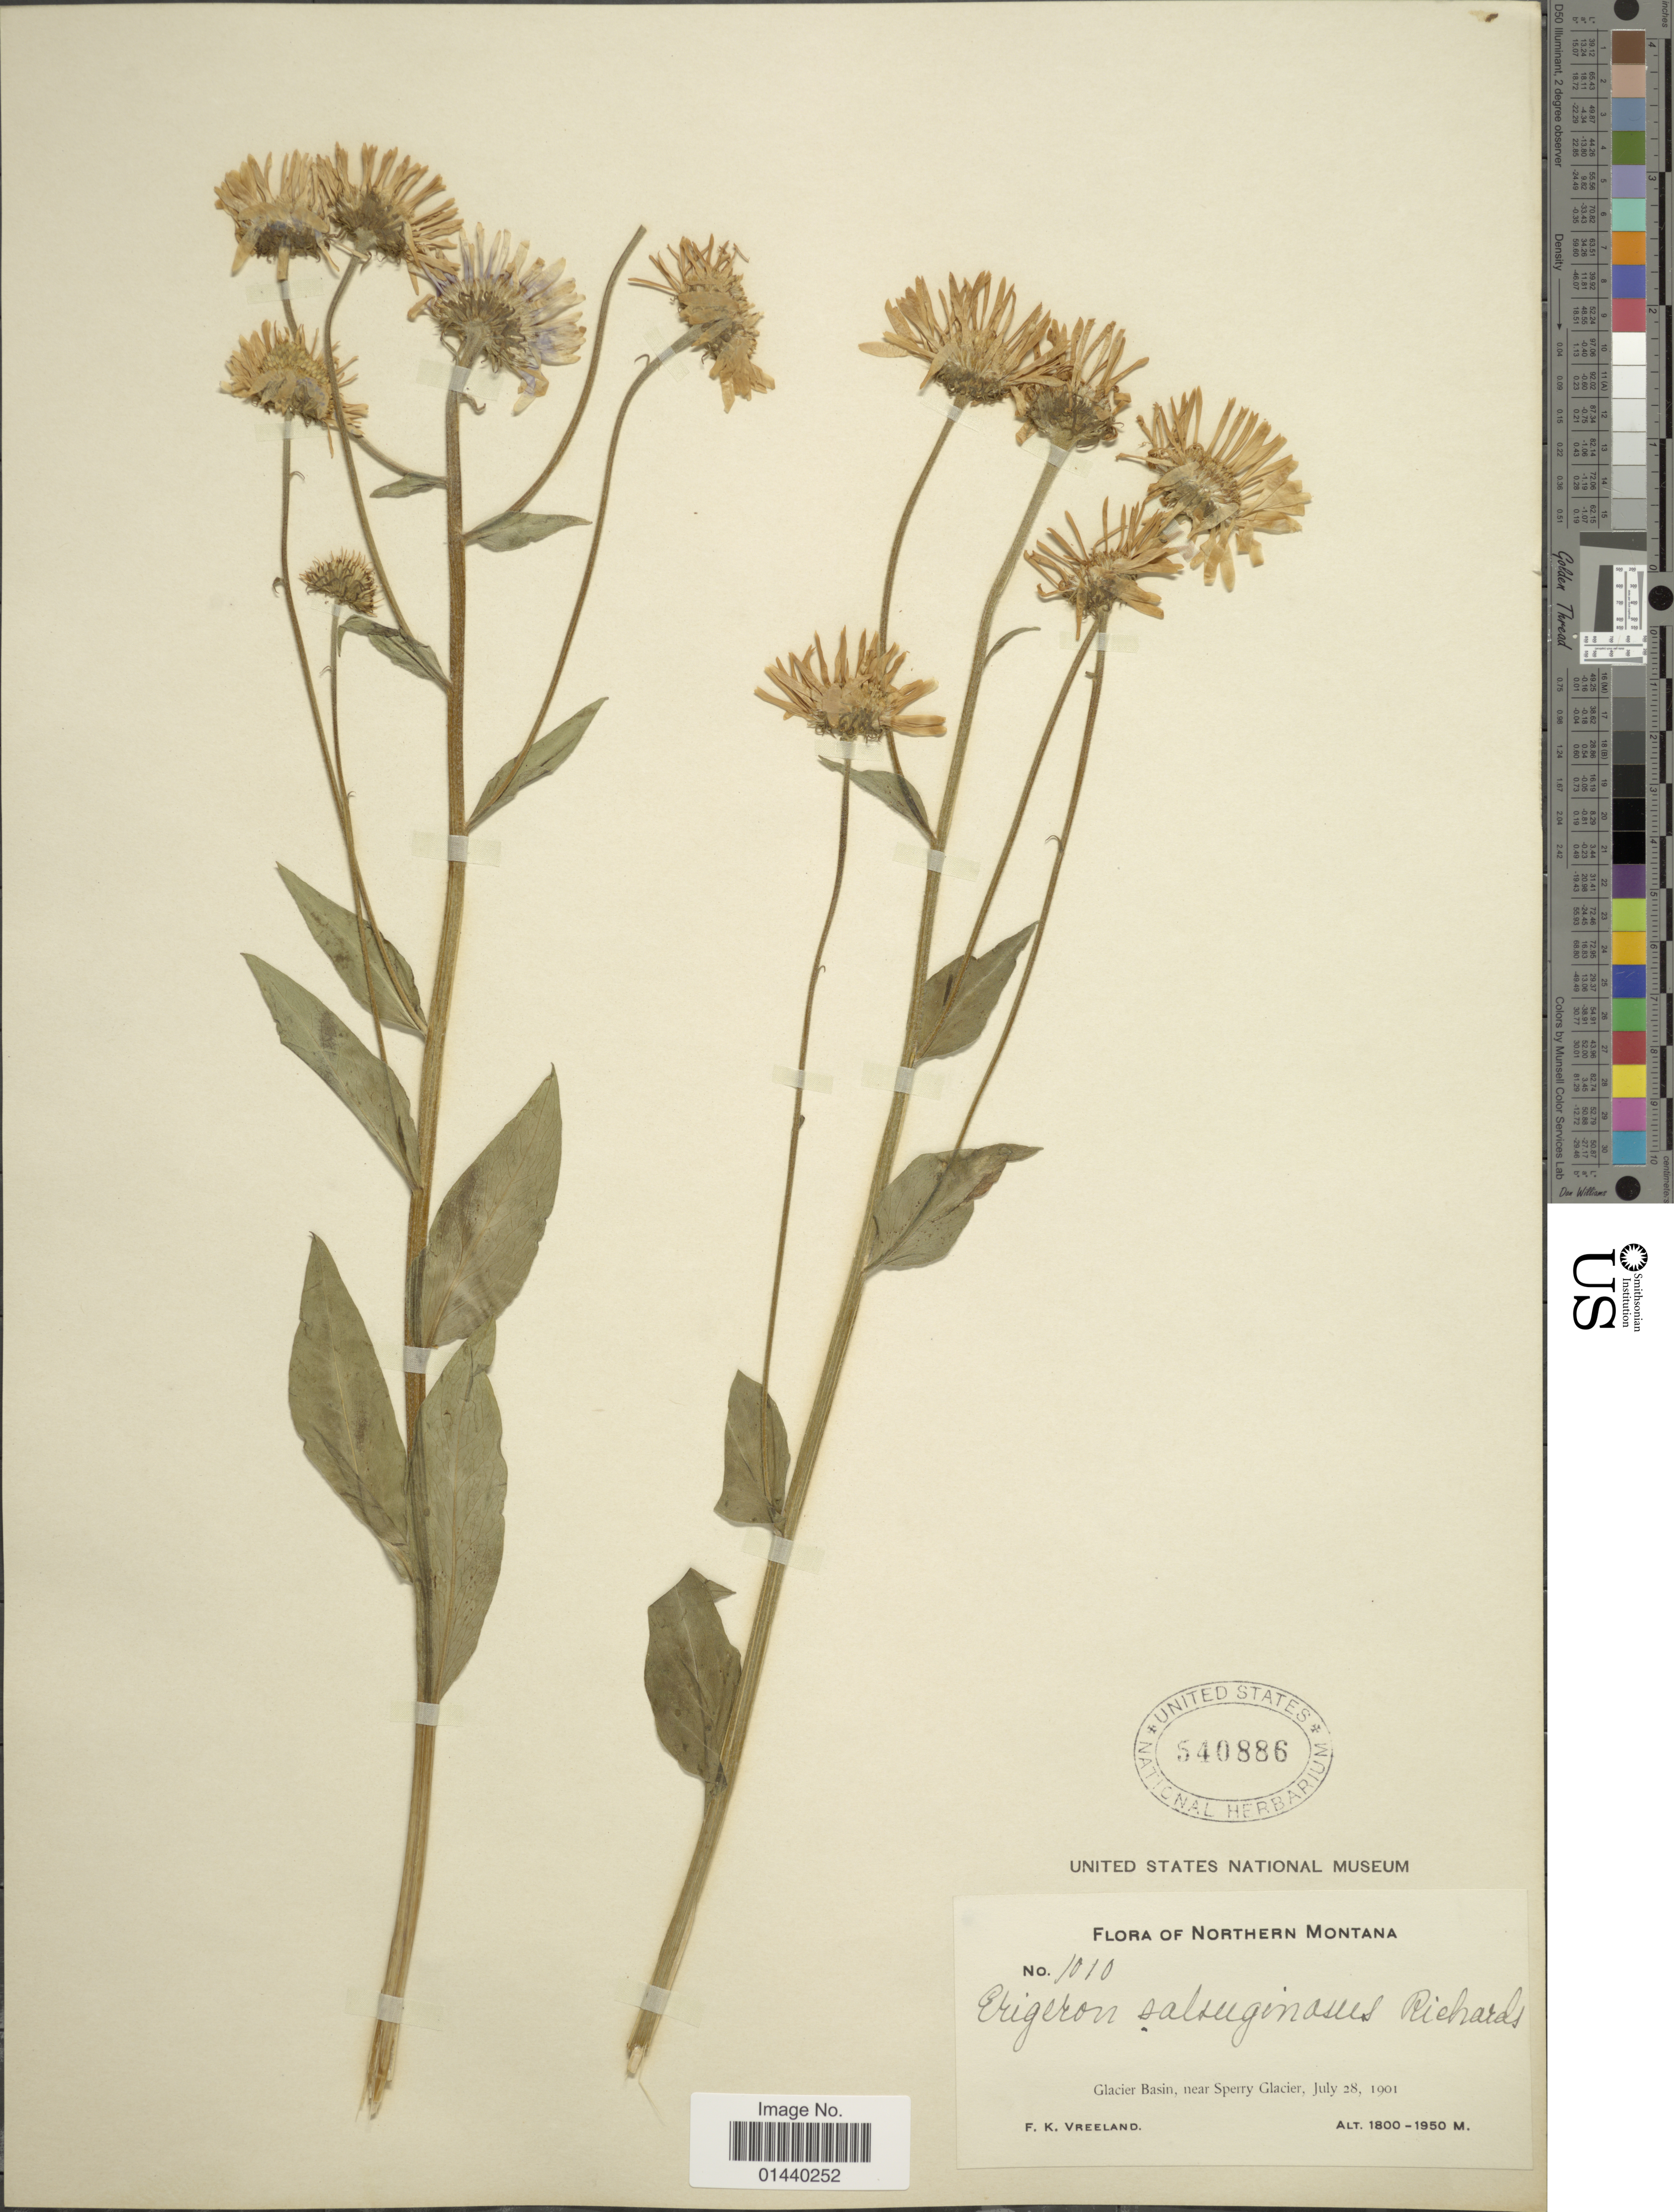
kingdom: Plantae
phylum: Tracheophyta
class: Magnoliopsida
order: Asterales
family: Asteraceae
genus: Erigeron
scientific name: Erigeron salsuginosus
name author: (Richardson ex R. Br.) A. Gray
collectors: F. Vreeland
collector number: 1010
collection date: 1901-07-28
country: United States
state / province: Montana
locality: Northern Montana. Glacier Basin, near Sperry Glacier.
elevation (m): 1800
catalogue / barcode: US 540886